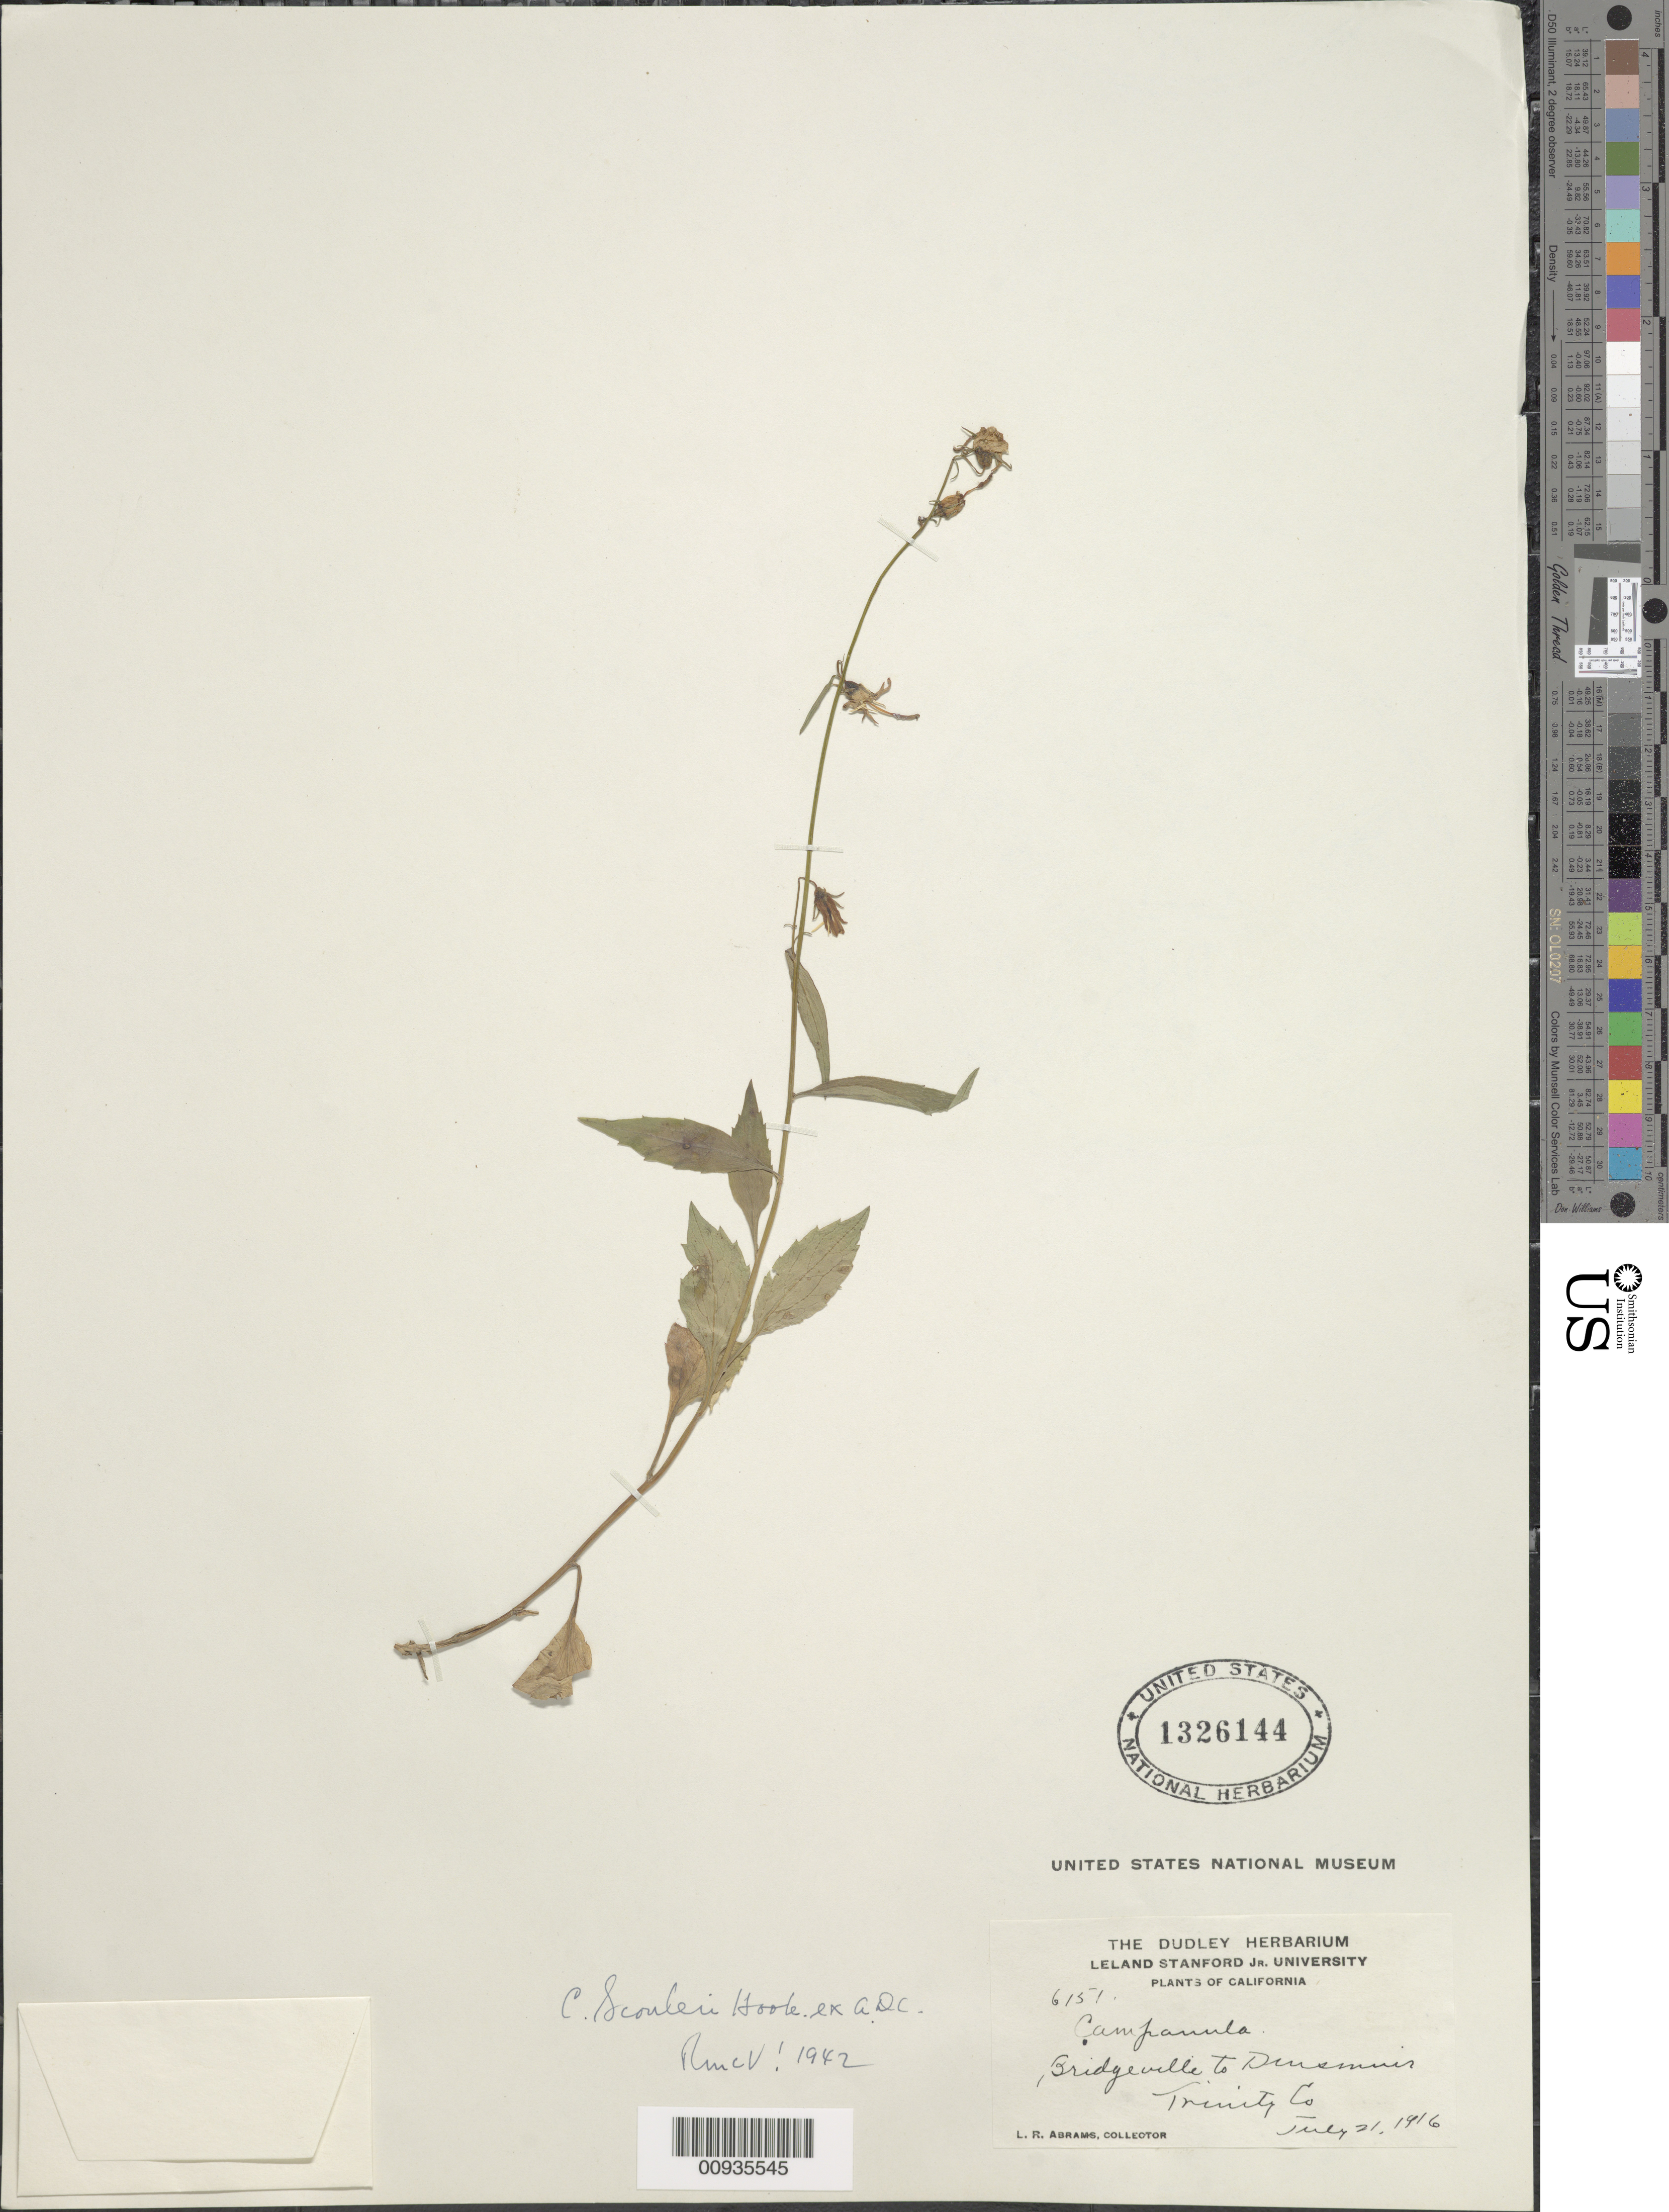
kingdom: Plantae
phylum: Tracheophyta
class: Magnoliopsida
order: Asterales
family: Campanulaceae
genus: Campanula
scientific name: Campanula scouleri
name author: Hook.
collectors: L. Abrams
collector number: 6151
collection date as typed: July 21, 1916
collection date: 1916-07-21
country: United States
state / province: California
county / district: Trinity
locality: Bridgeville to Dinsmuir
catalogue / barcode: US 1326144